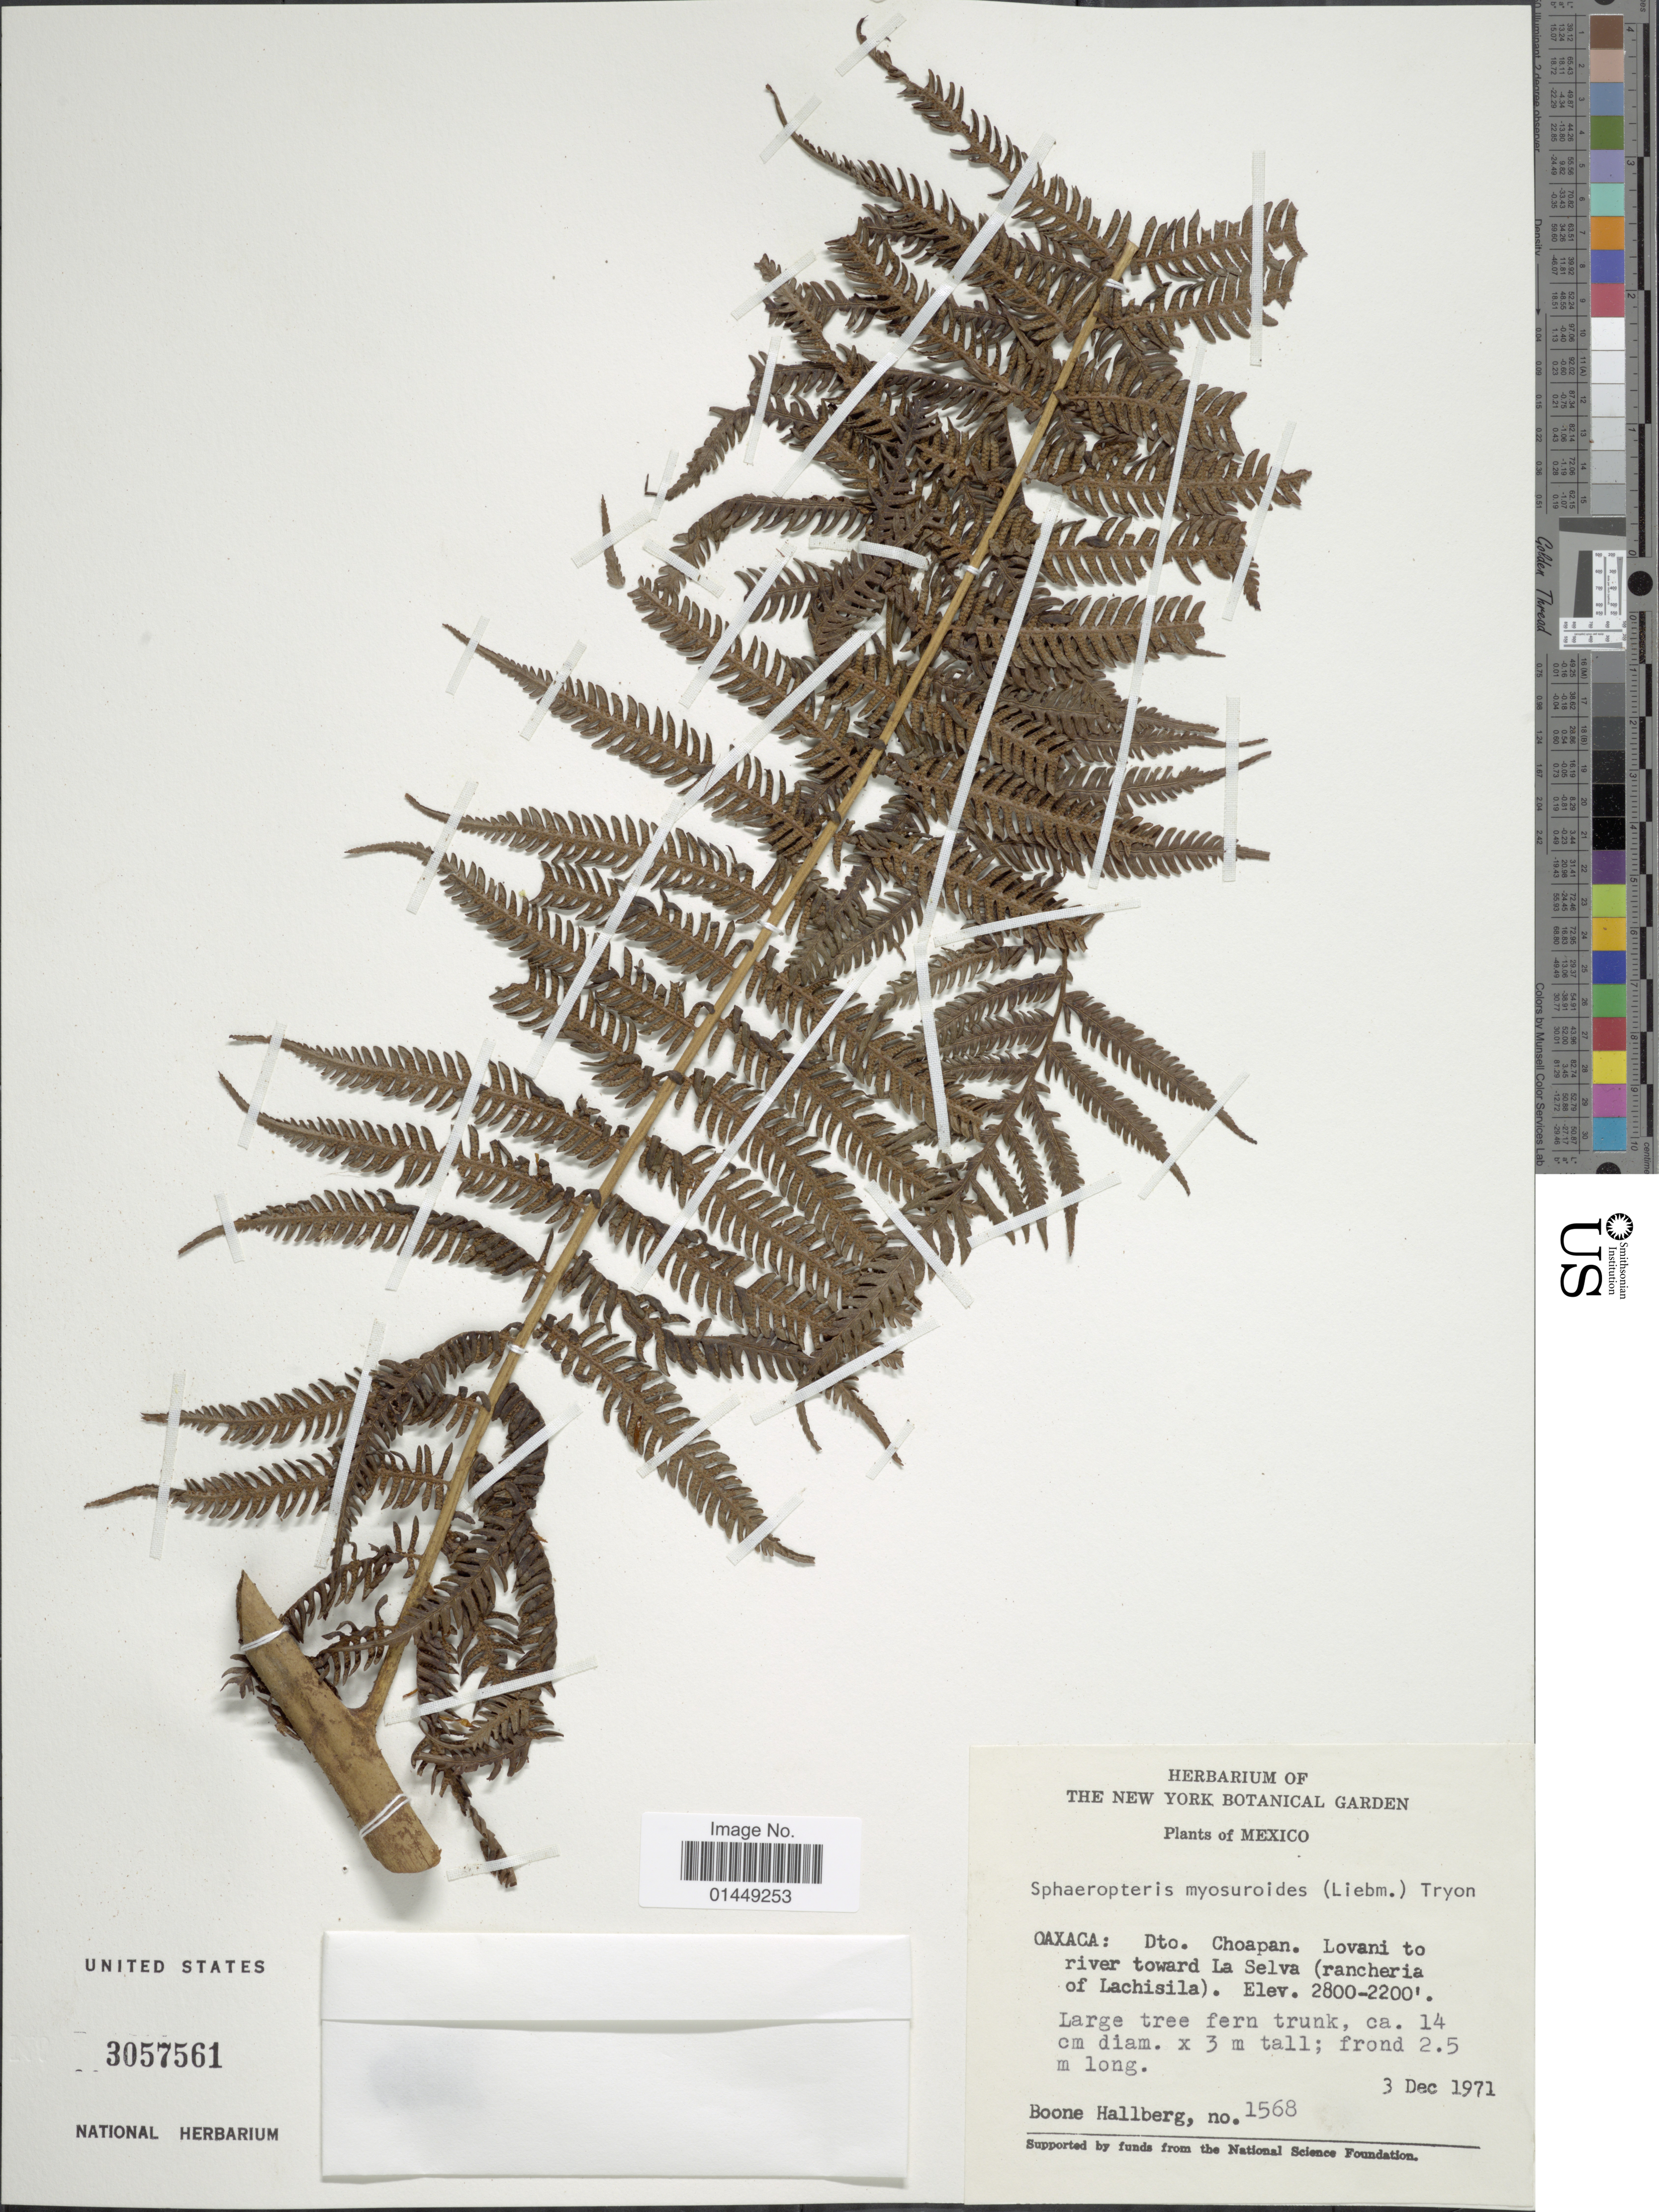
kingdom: Plantae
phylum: Tracheophyta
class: Polypodiopsida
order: Cyatheales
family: Cyatheaceae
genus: Cyathea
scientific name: Cyathea myosuriodes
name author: (Liebm.) Domin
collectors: B. Hallberg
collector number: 1568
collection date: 1971-12-03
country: Mexico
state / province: Oaxaca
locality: Oaxaca: Dto. Choapan. Lovani to river toward La Selva (rancheria of Lachisila)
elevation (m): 671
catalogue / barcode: US 3057561